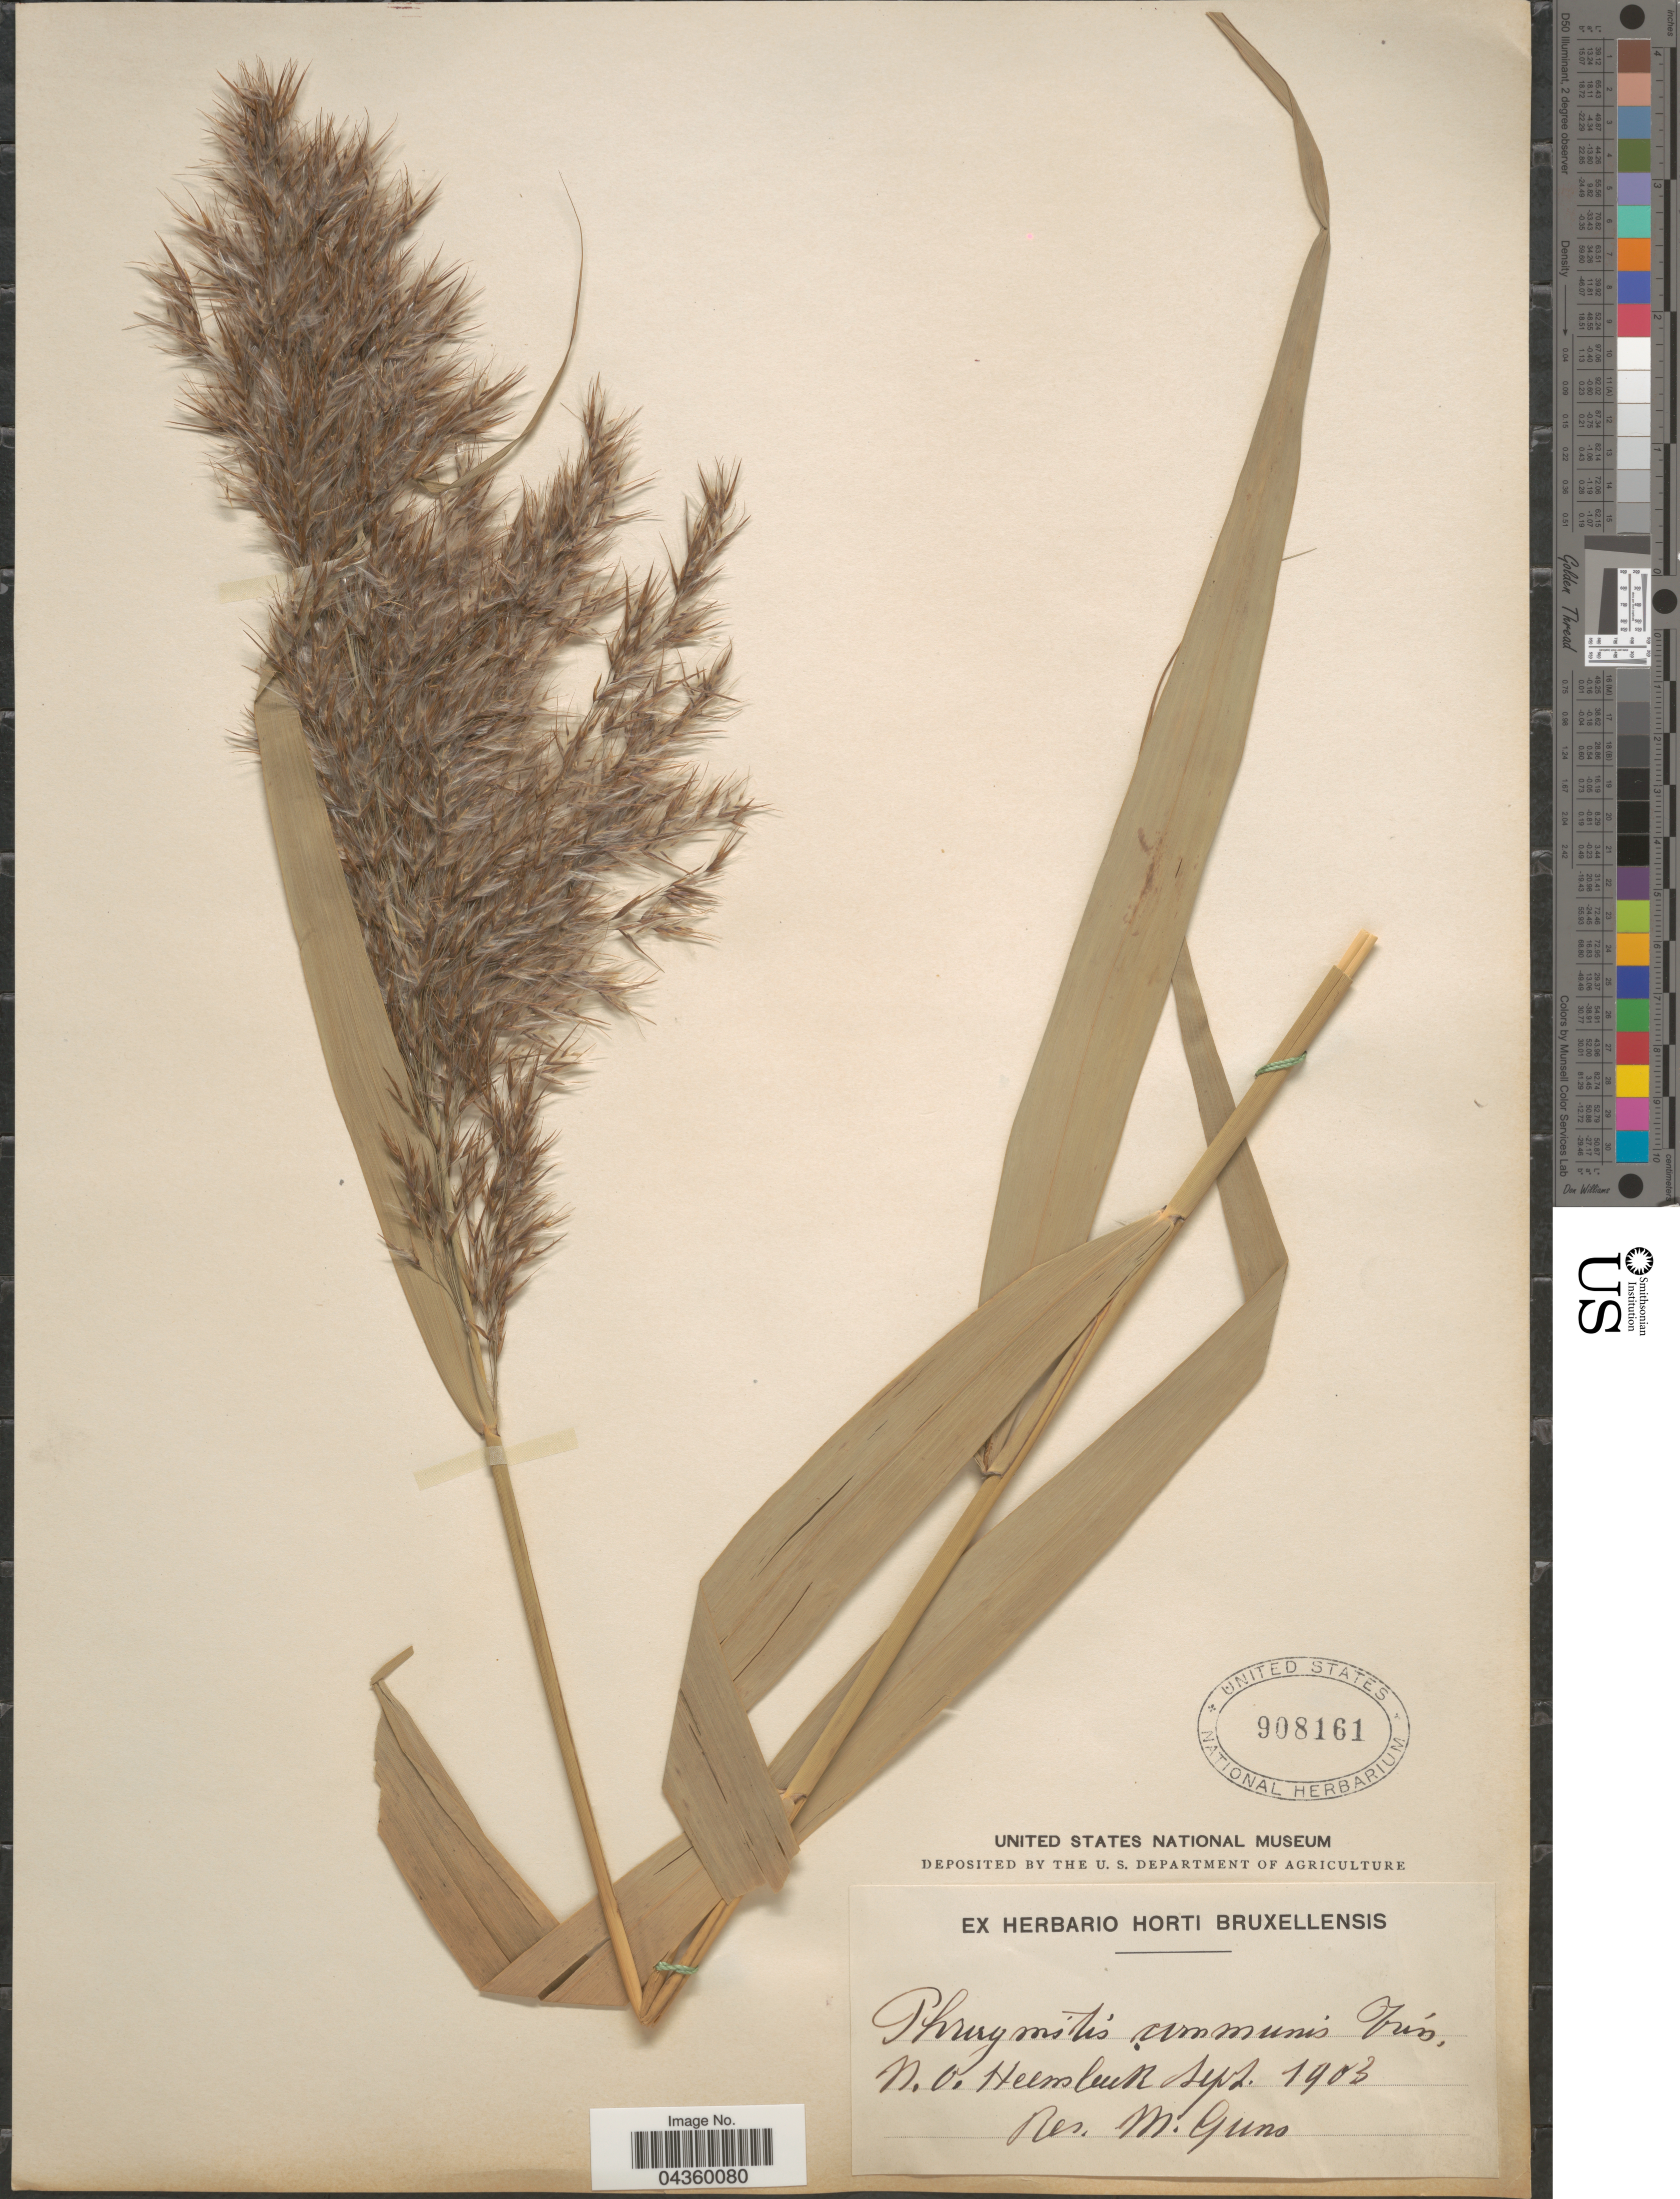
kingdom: Plantae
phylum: Tracheophyta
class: Liliopsida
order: Poales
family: Poaceae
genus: Phragmites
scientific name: Phragmites australis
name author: (Cav.) Trin. ex Steud.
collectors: M. Guns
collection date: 1903-09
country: Netherlands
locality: N.O. Heemskerek.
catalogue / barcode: US 908161